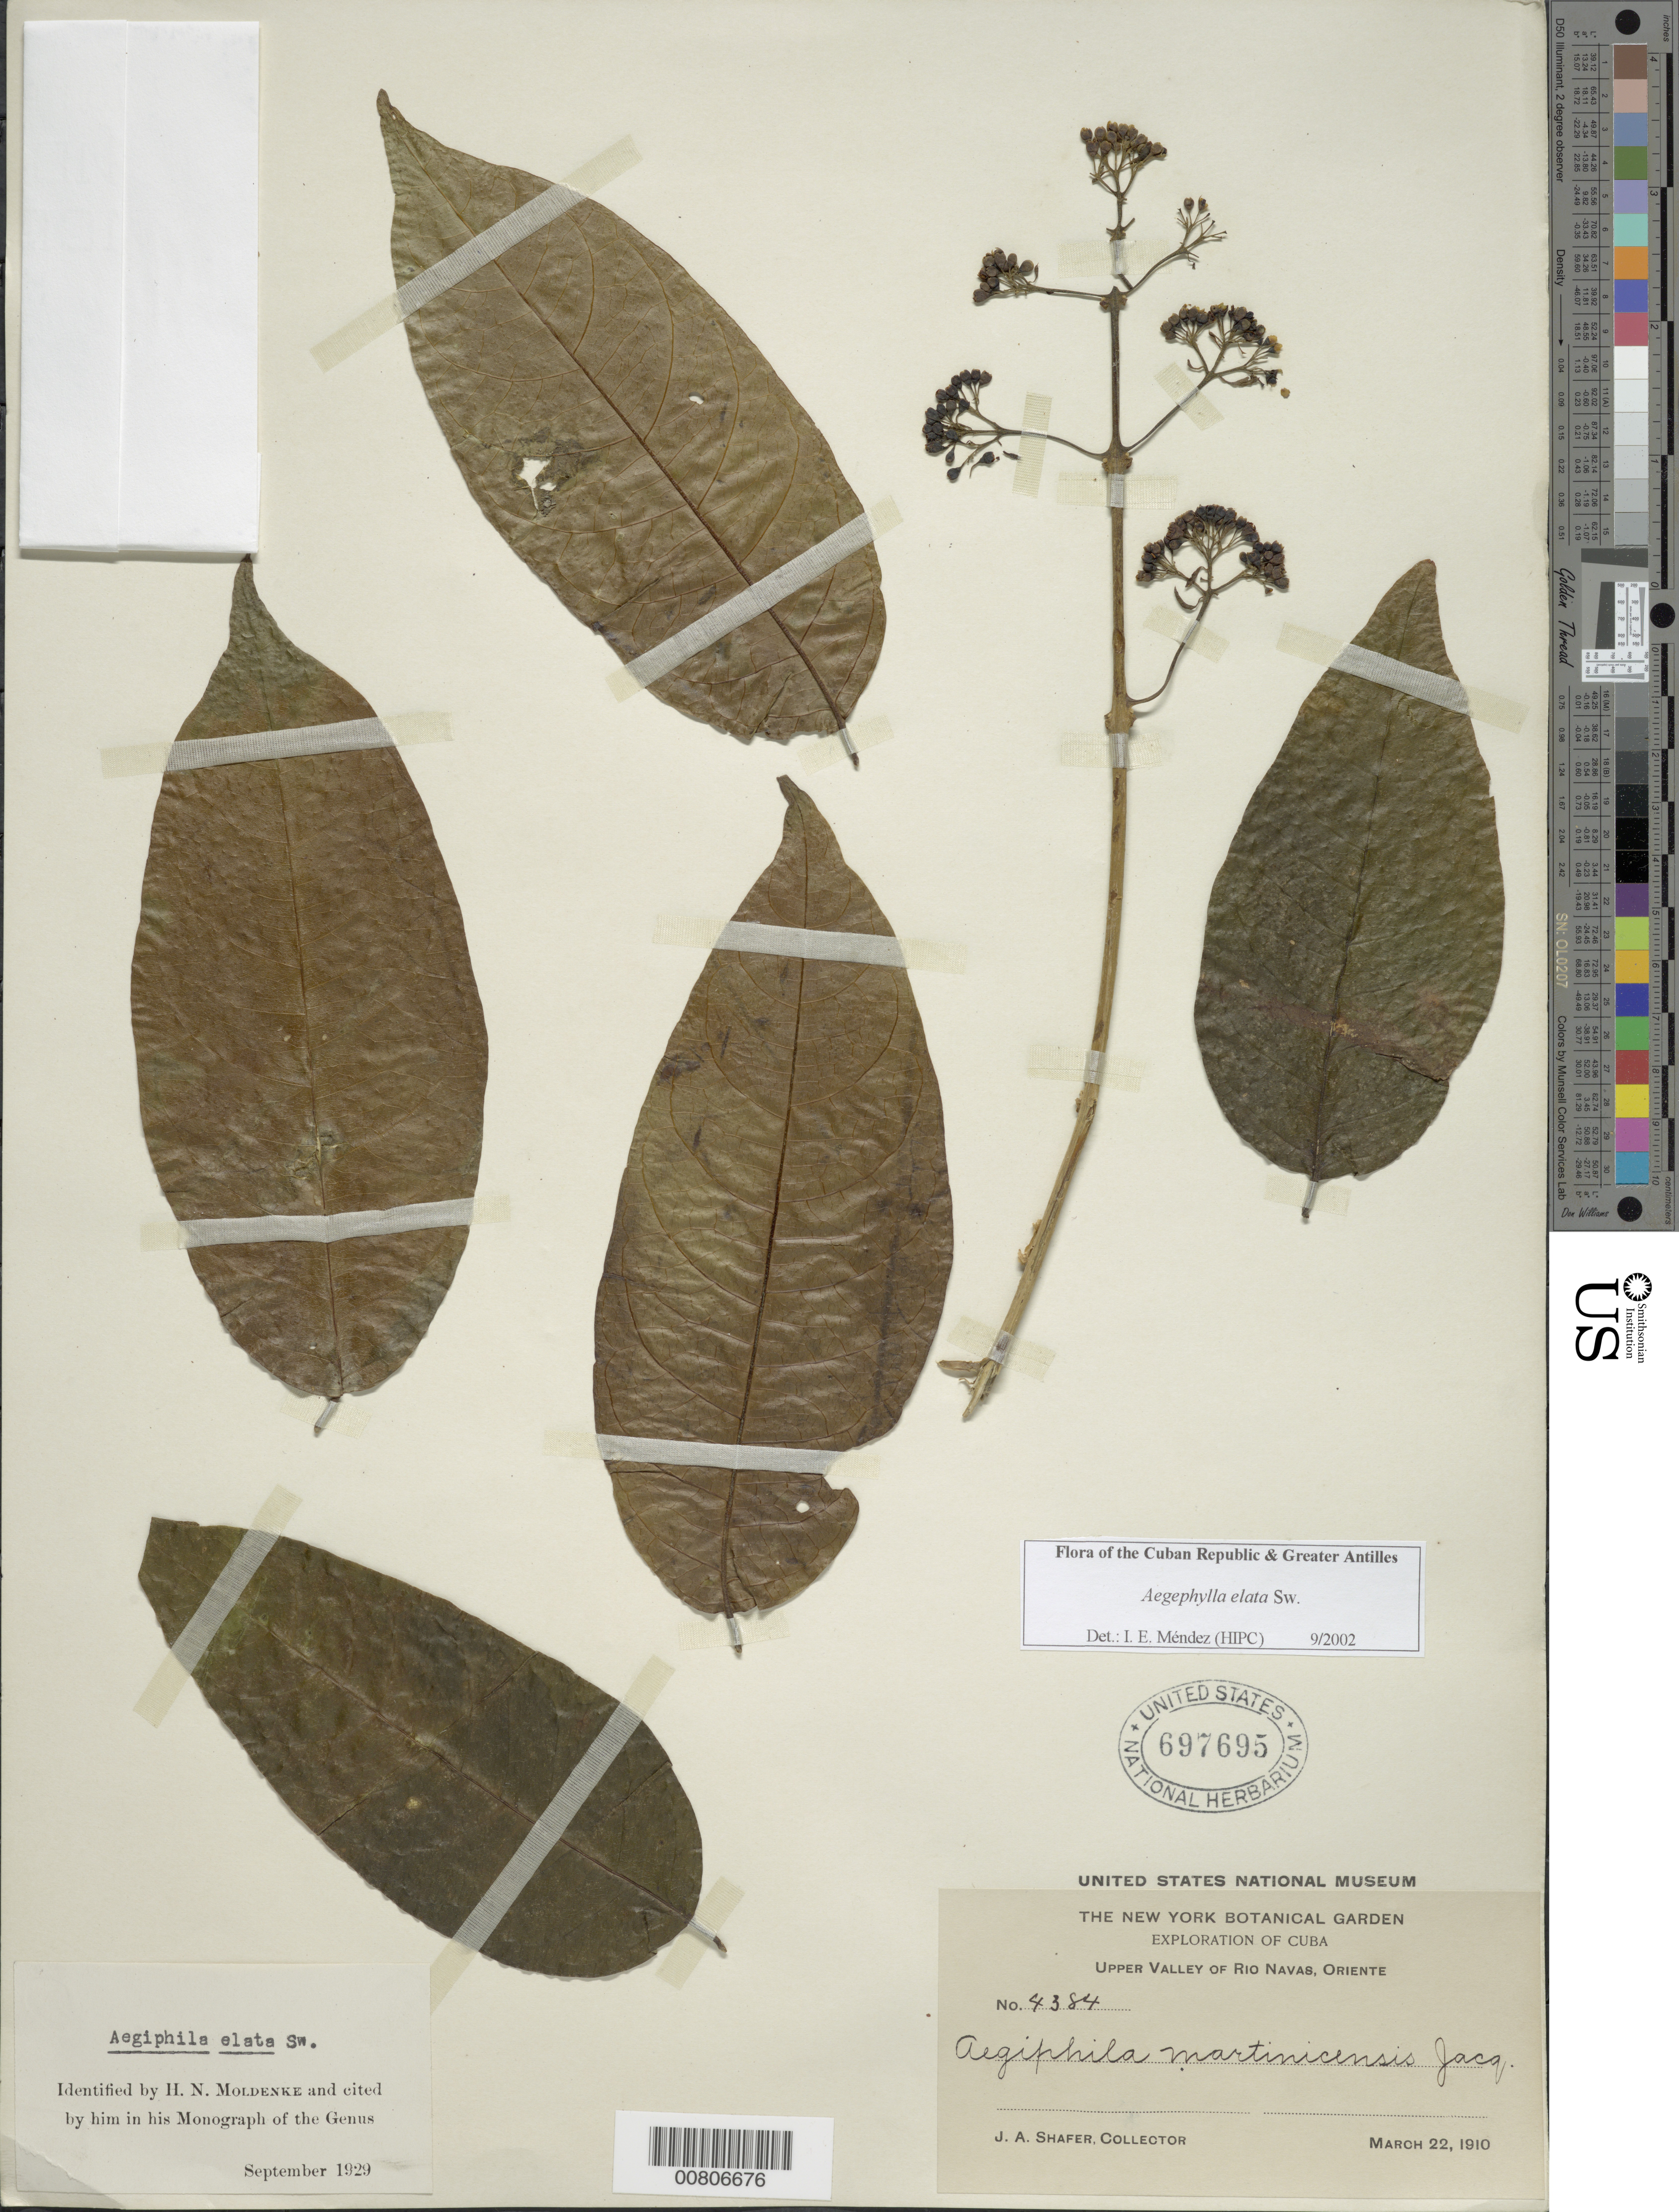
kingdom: Plantae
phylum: Tracheophyta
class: Magnoliopsida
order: Lamiales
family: Lamiaceae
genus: Aegiphila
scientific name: Aegiphila elata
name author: Sw.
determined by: Méndez, Isidro E., (HIPC)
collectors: J. A. Shafer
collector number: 4384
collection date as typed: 22 Mar 1910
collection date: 1910-03-22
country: Cuba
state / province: Guantanamo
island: Cuba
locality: Rio Navas, Upper Valley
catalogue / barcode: US 697695